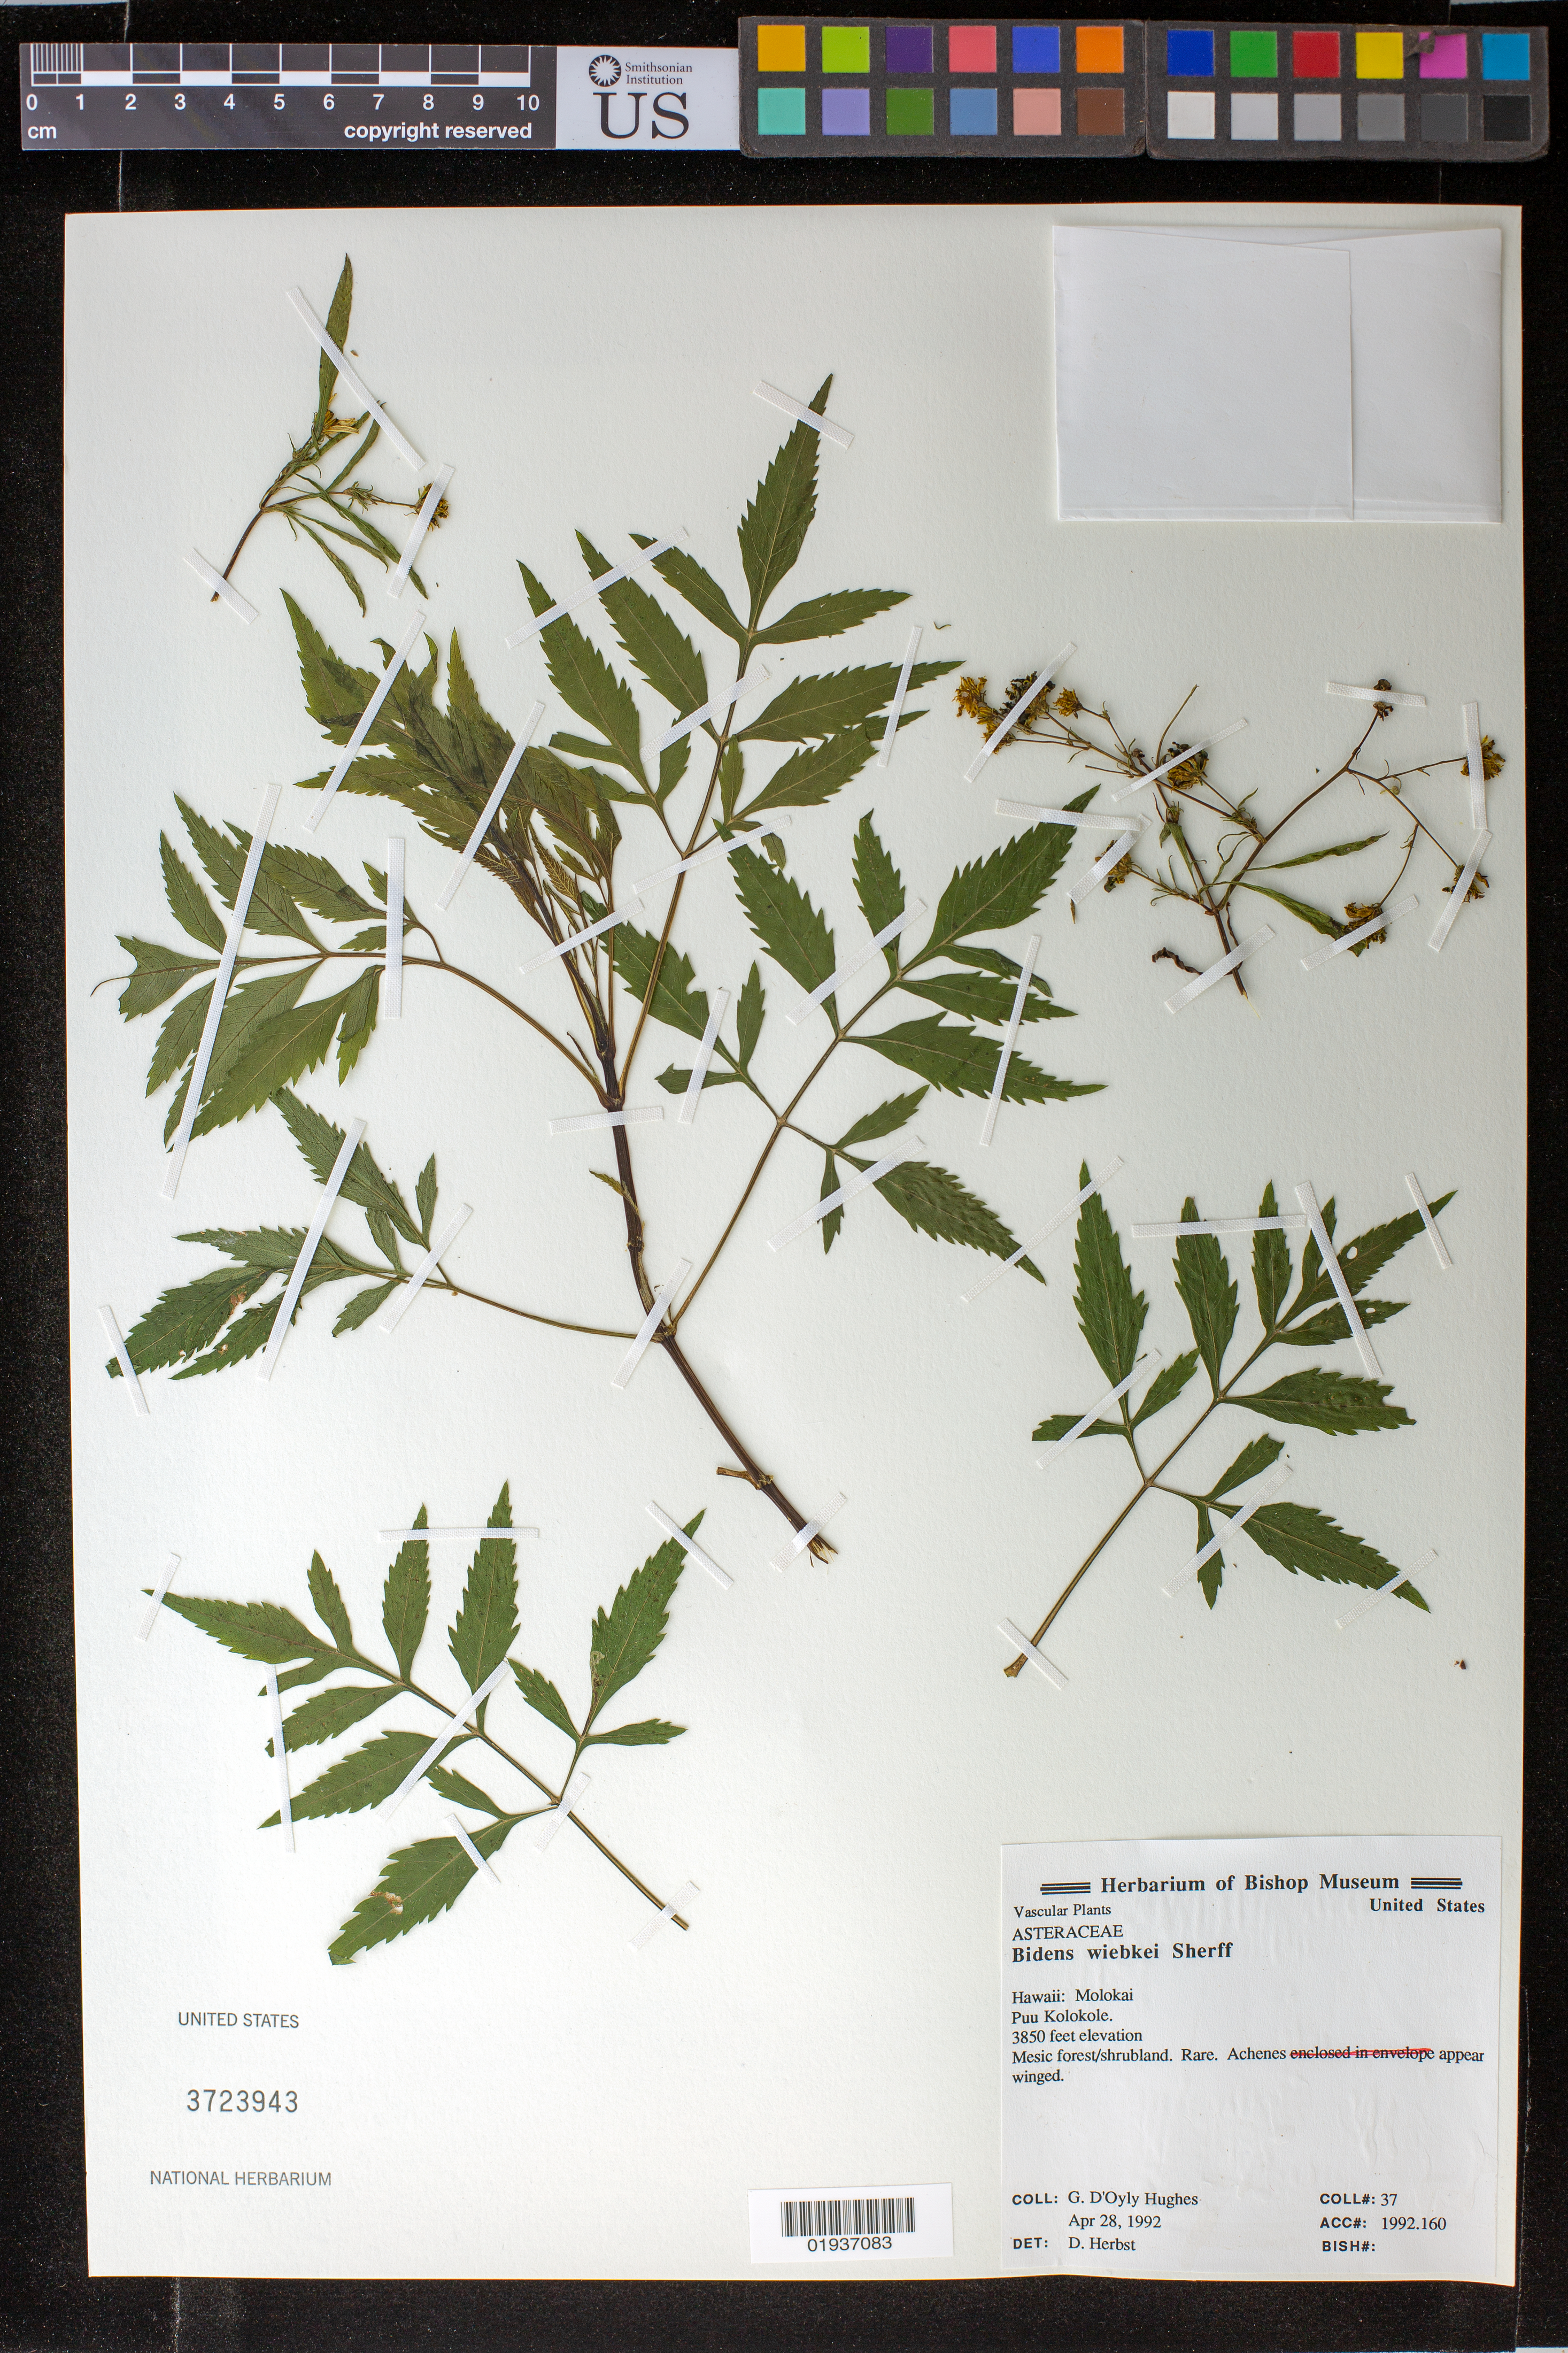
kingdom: Plantae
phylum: Tracheophyta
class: Magnoliopsida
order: Asterales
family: Asteraceae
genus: Bidens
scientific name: Bidens wiebkei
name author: Sherff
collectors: G. Hughes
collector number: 37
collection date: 1992-04-28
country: United States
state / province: Hawaii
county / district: Maui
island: Moloka'i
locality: Puu Kolokole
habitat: Mesic forest/shrubland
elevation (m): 1173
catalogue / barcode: US 3723943